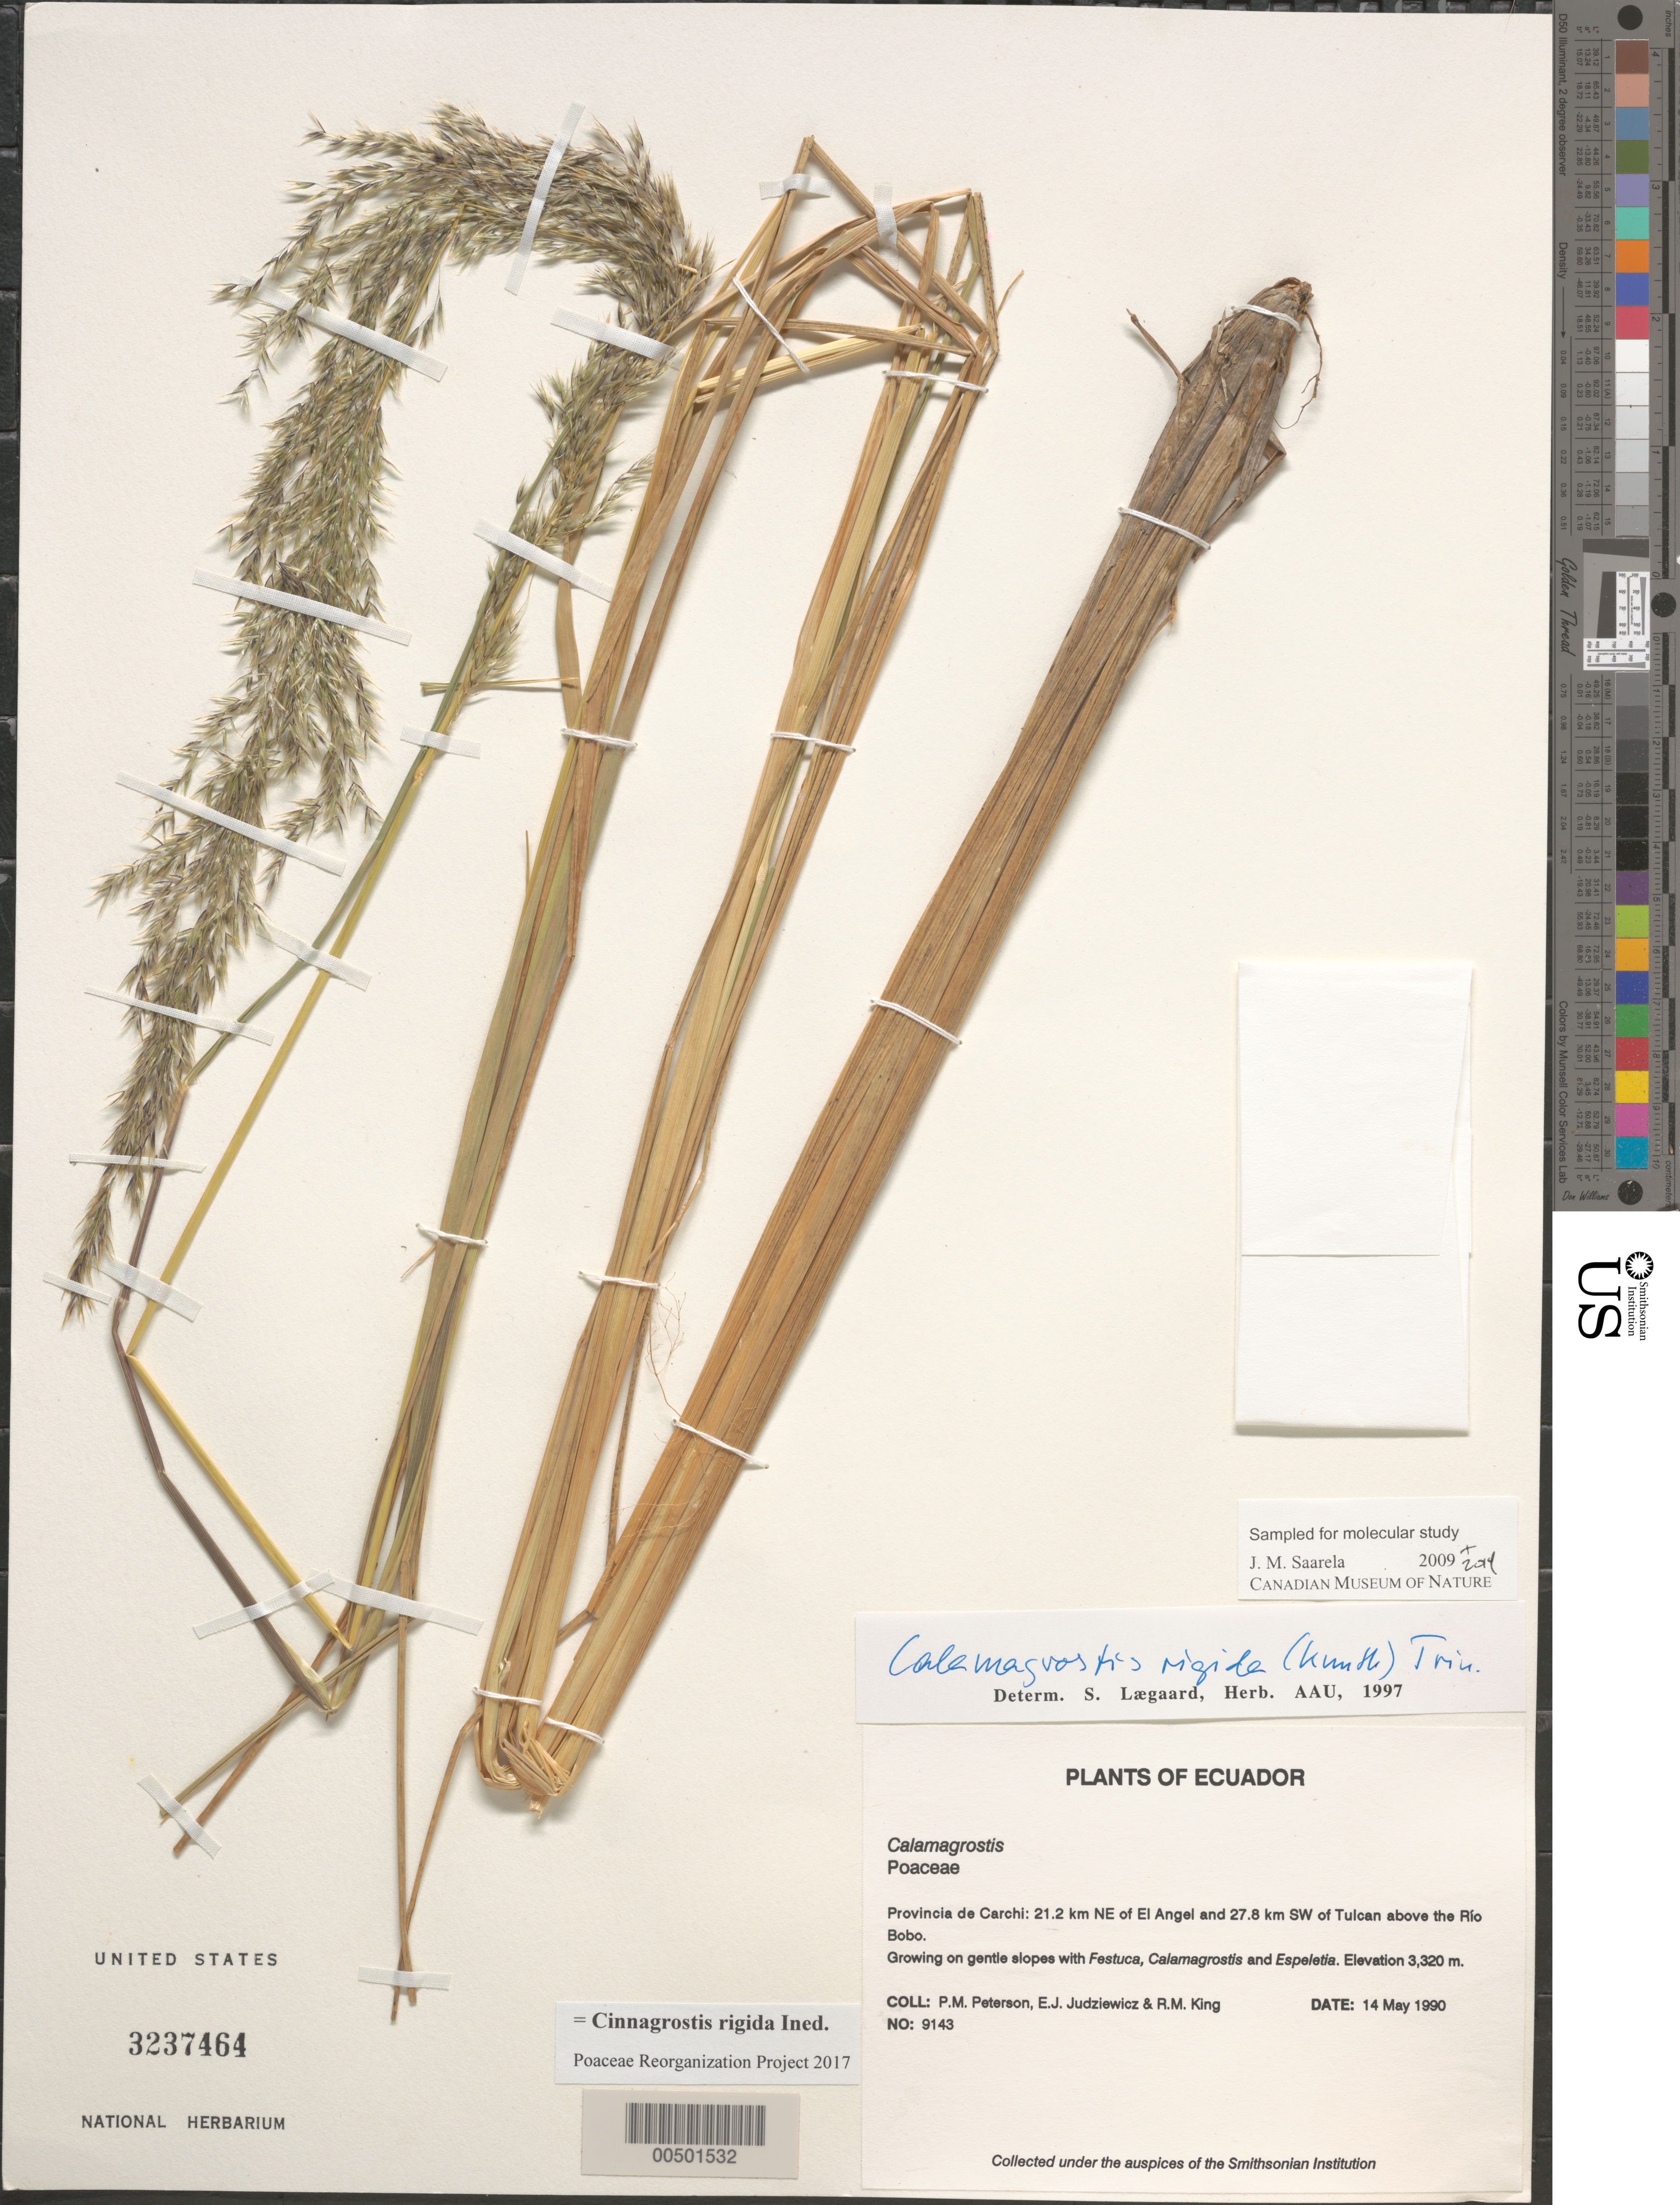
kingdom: Plantae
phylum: Tracheophyta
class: Liliopsida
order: Poales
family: Poaceae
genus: Cinnagrostis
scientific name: Cinnagrostis rigida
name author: (Kunth) P.M. Peterson et al.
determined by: Poaceae Reorganization Project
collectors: P. M. Peterson, E. J. Judziewicz & R. M. King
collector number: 09143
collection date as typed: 14 May 1990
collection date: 1990-05-14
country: Ecuador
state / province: Carchi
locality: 21.2 km NE of El Angel and 27.8 km SW of Tulcan above the Río Bobo.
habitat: Growing on gentle slopes with Festuca, Calamagrostis and Espeletia.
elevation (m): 3320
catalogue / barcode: US 3237464